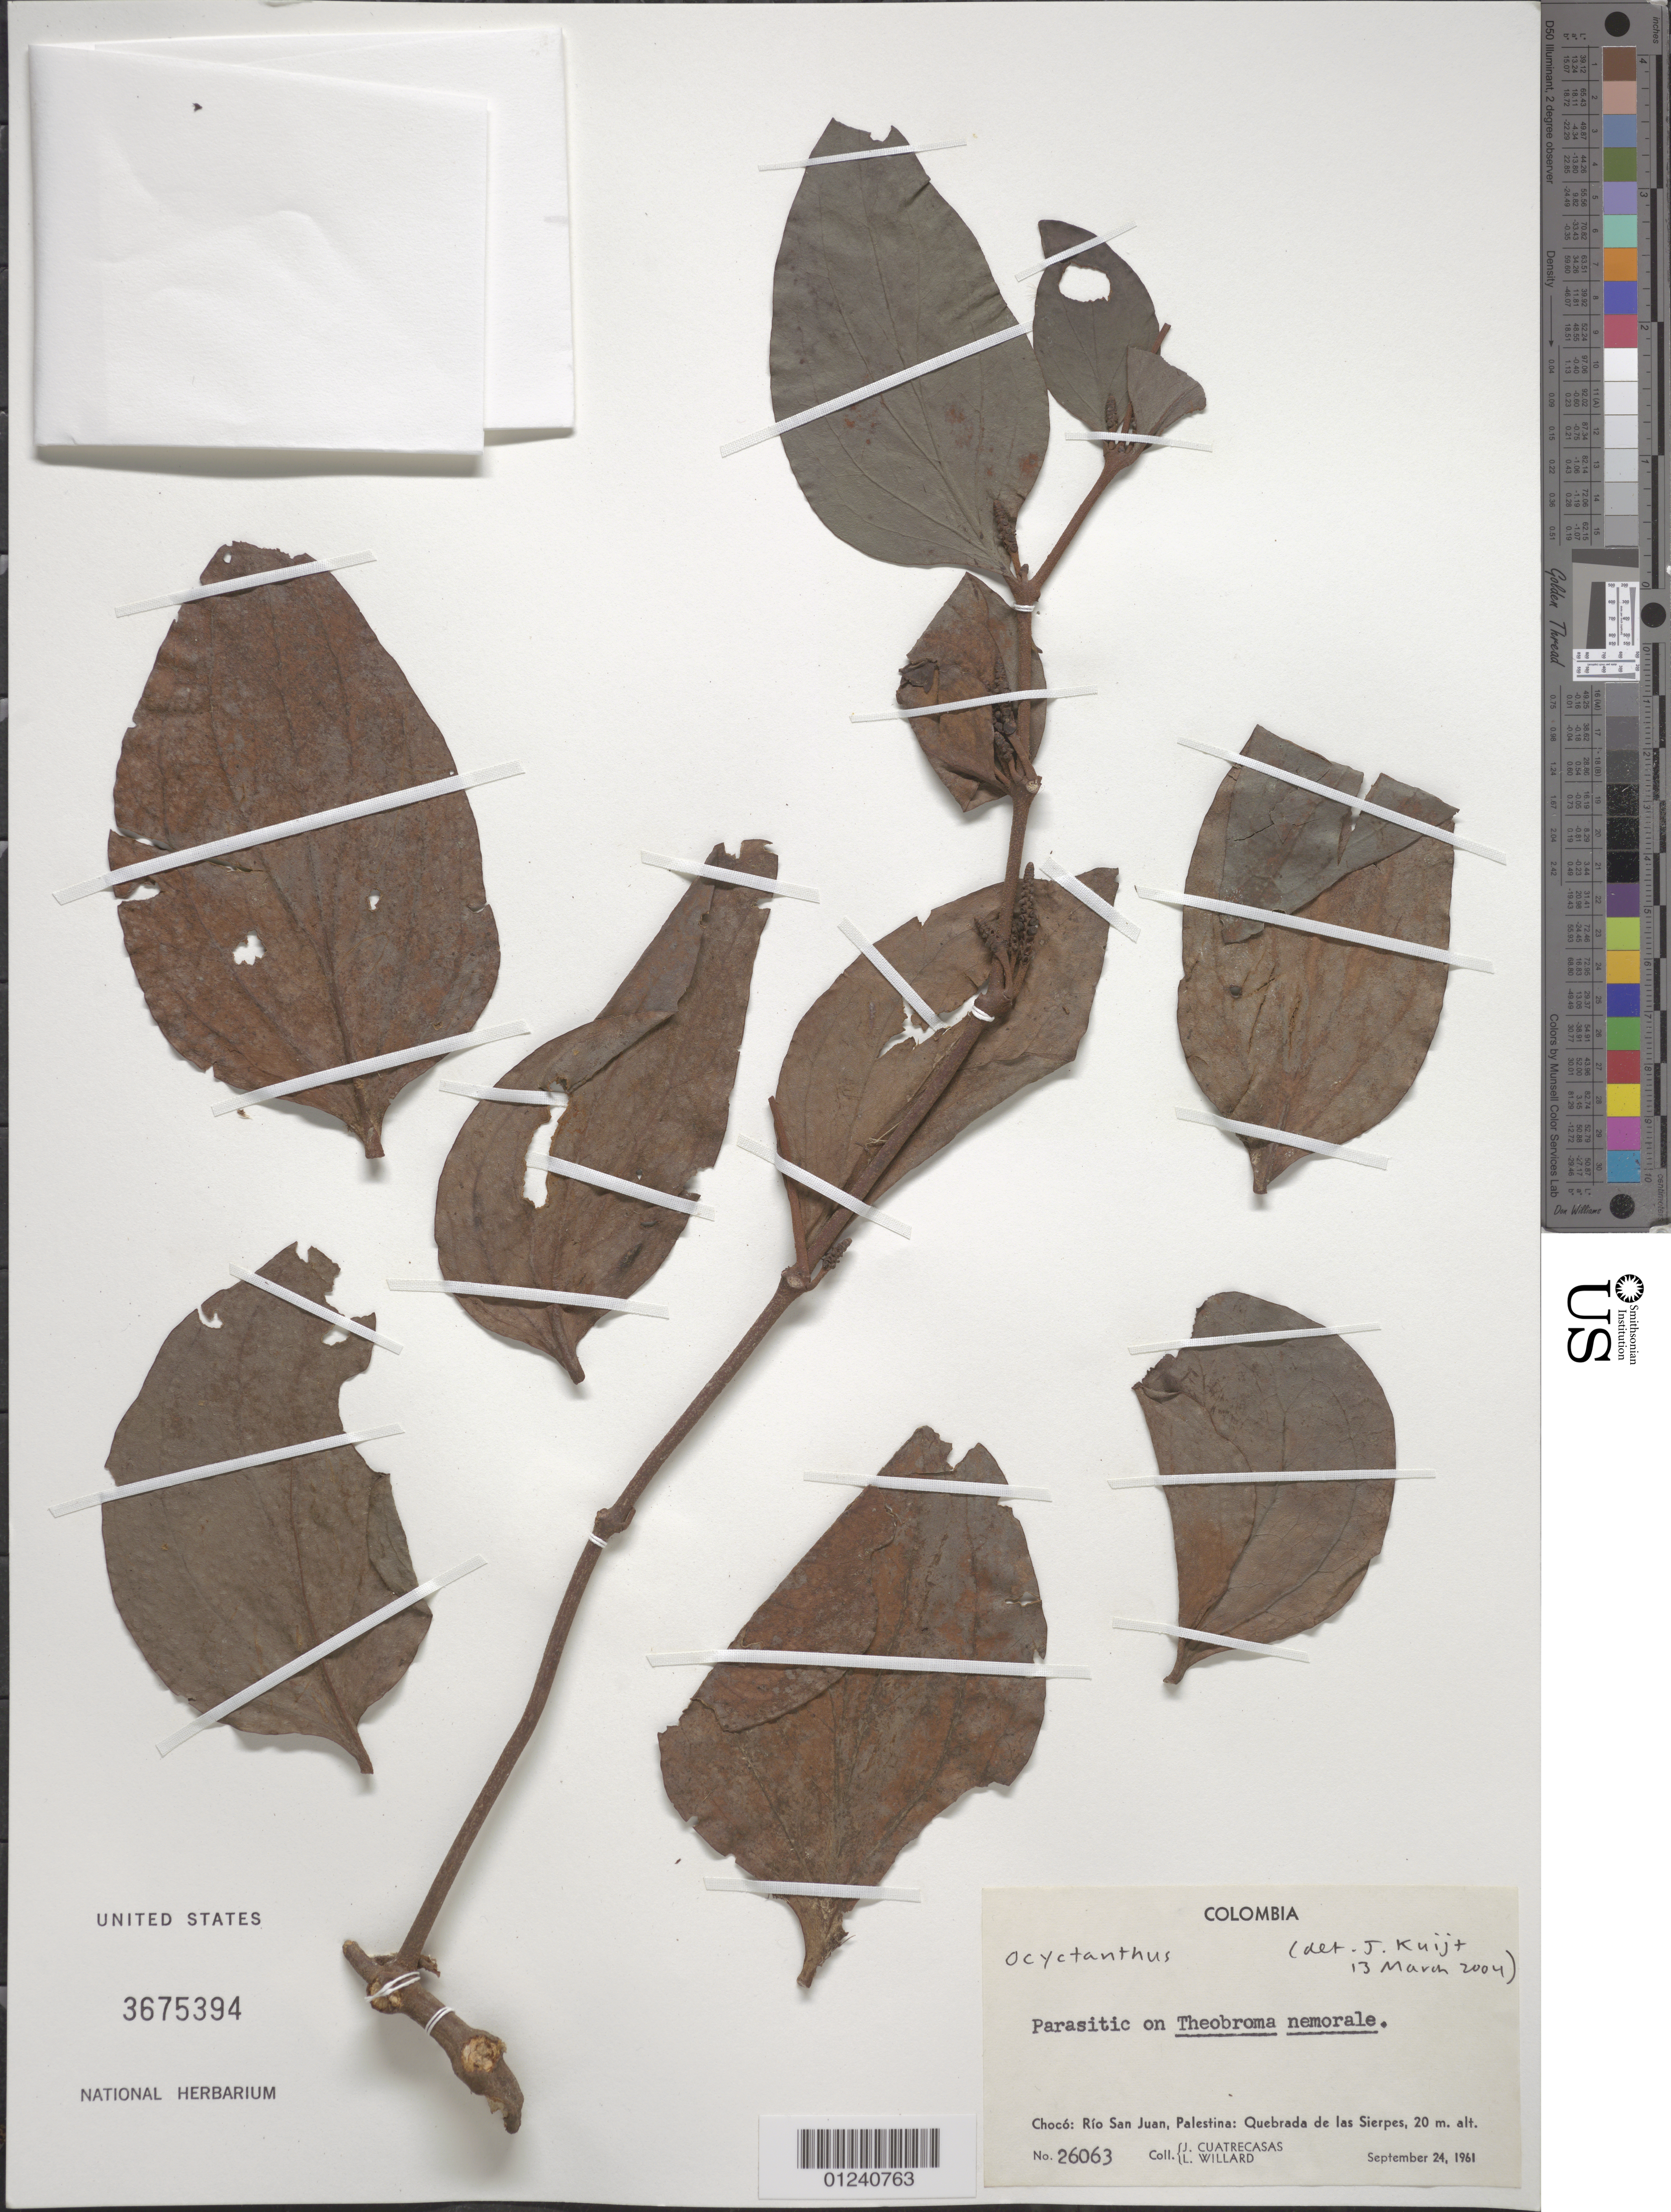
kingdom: Plantae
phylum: Tracheophyta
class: Magnoliopsida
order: Santalales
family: Loranthaceae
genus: Oryctanthus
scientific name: Oryctanthus occidentalis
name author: (L.) Eichler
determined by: Caraballo-Ortiz, Marcos A., (MISS), University of Mississippi (UNITED STATES)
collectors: J. Cuatrecasas & L. Willard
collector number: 26063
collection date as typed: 24 Sep 1961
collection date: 1961-09-24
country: Colombia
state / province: Chocó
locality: Rio San Juan, Palestina, Quebrada de las Sierpes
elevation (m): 20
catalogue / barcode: US 3675394